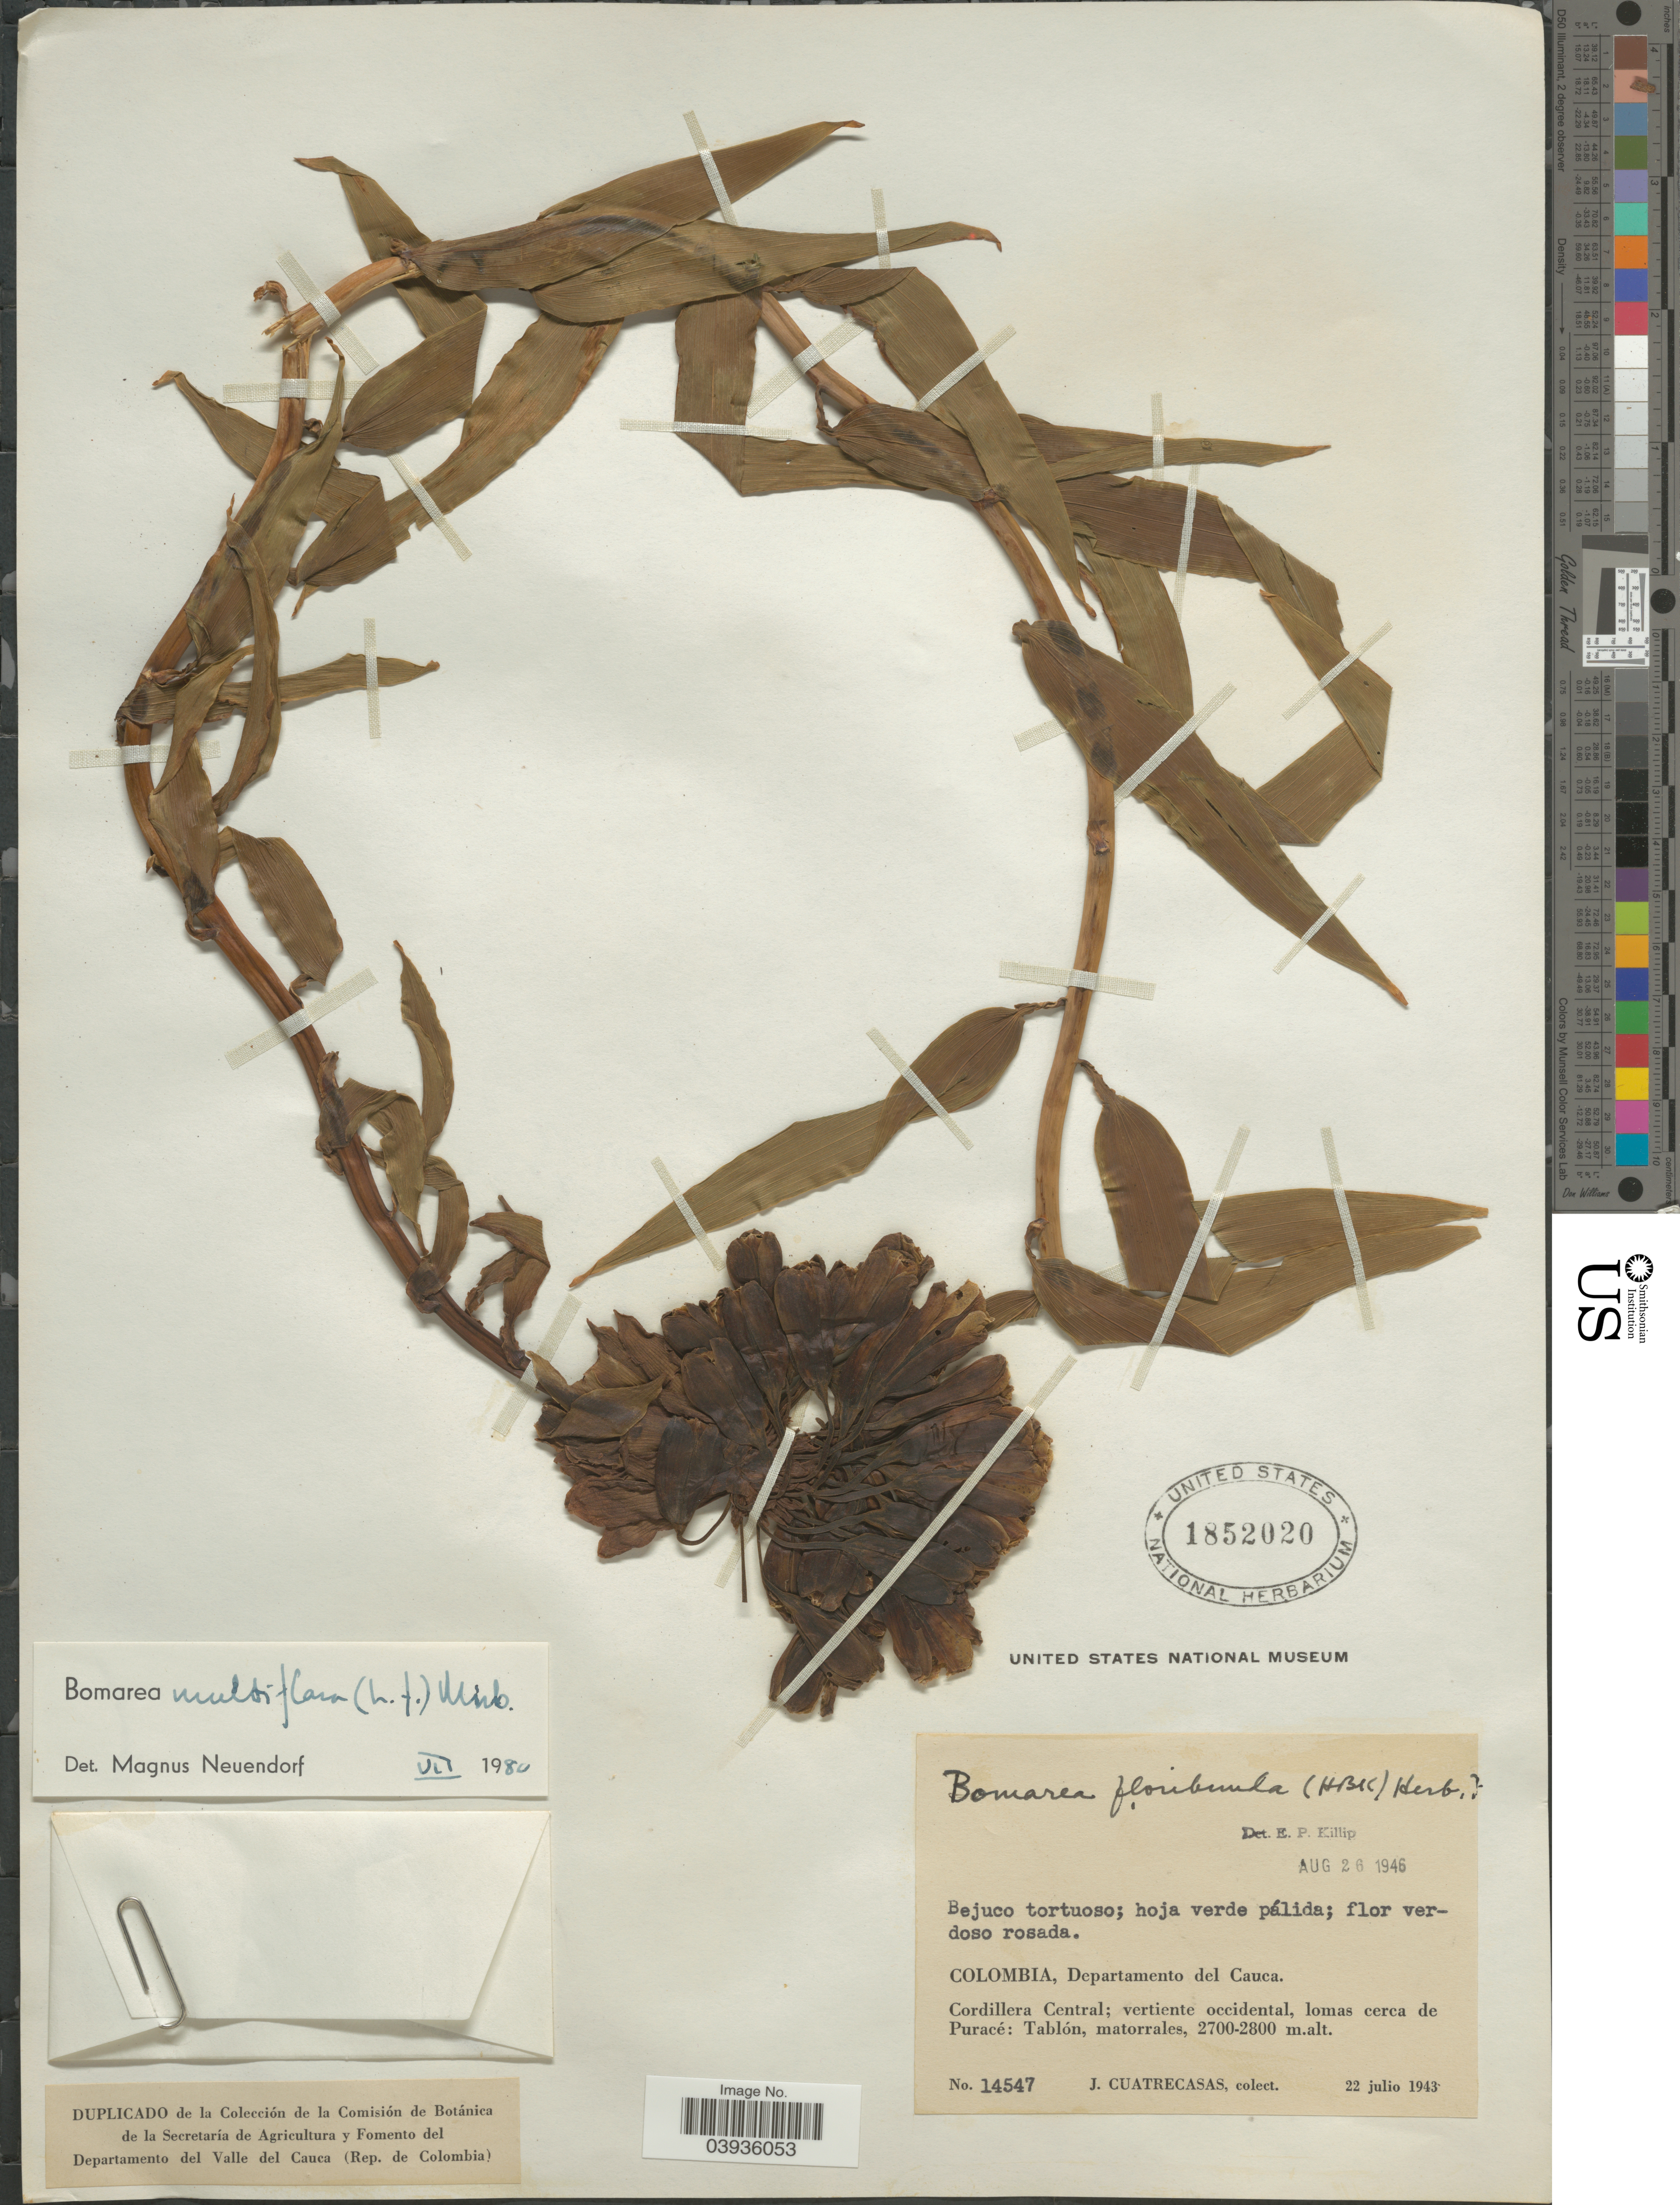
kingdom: Plantae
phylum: Tracheophyta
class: Liliopsida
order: Liliales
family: Alstroemeriaceae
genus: Bomarea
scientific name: Bomarea multiflora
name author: (L. f.) Mirb.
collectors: J. Cuatrecasas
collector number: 14547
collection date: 1943-07-22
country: Colombia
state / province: Cauca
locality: Departamento del Cauca. Cordillera Central: vertiente occidental, lomas cerca de Puracé: Tablón, matorrales.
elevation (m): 2700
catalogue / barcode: US 1852020